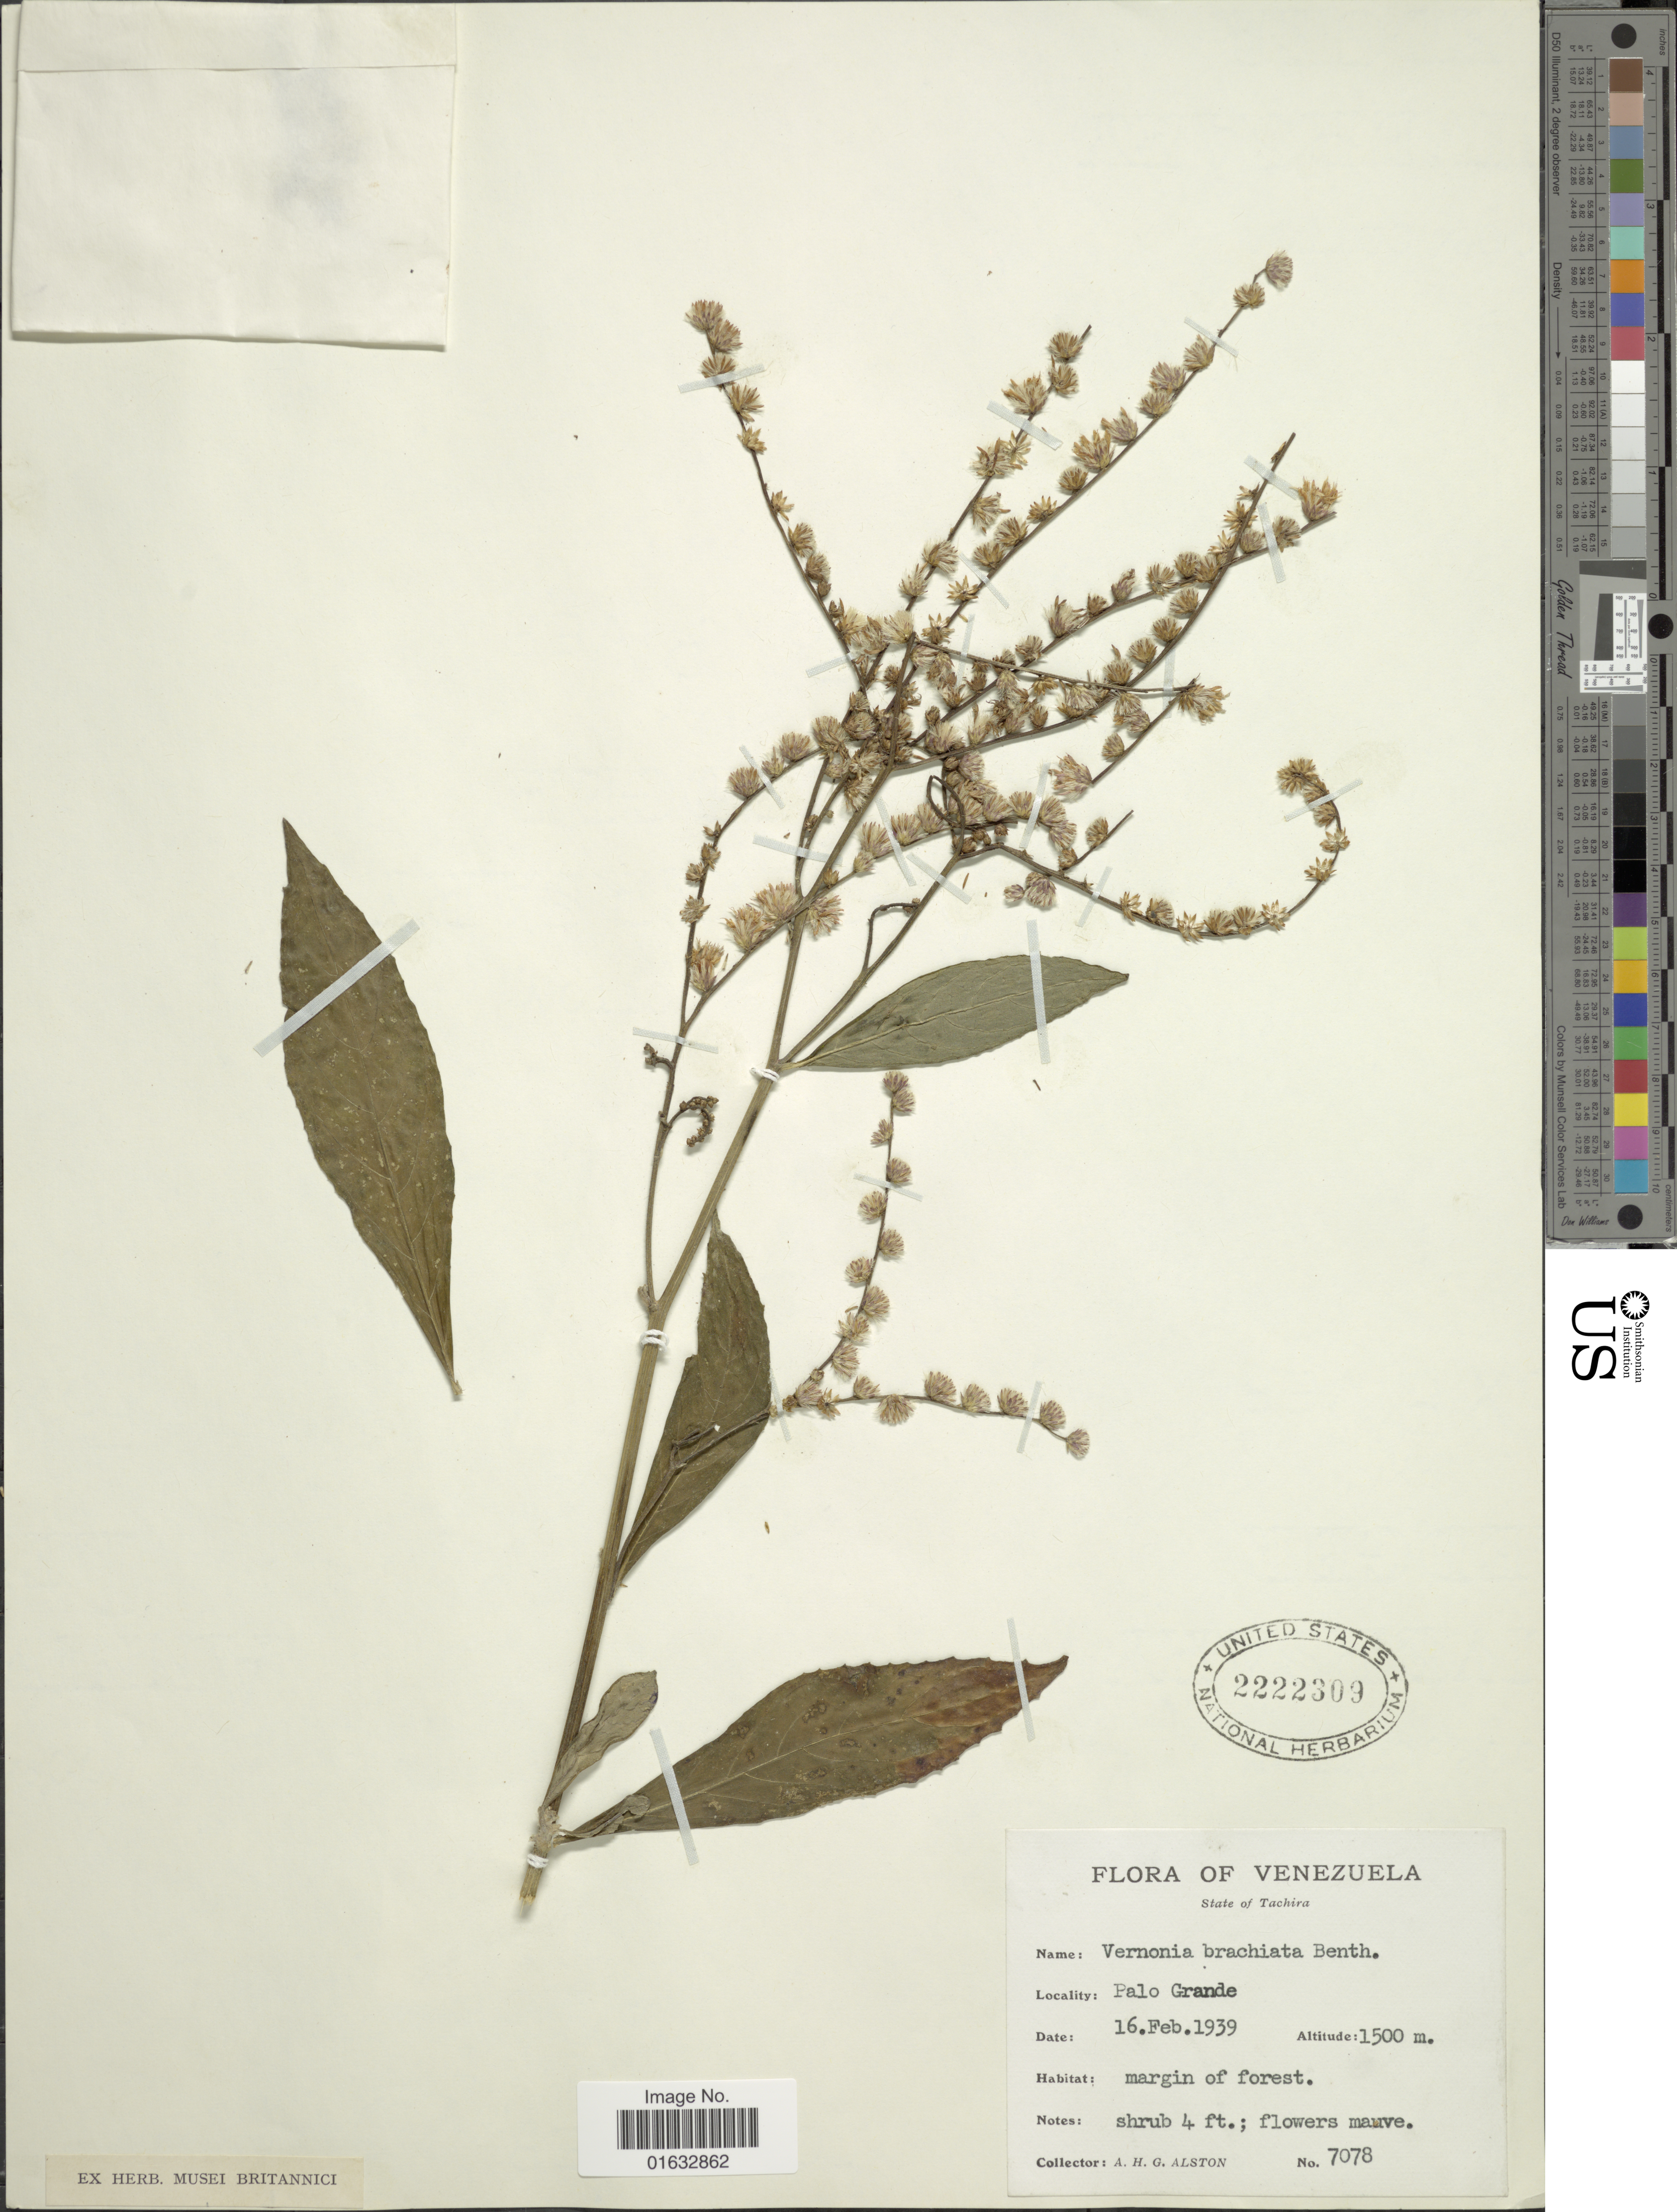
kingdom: Plantae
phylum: Tracheophyta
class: Magnoliopsida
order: Asterales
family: Asteraceae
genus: Eirmocephala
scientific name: Eirmocephala brachiata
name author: (Benth.) H. Rob.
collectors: A. H. Alston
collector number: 7078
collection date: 1939-02-16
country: Venezuela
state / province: Tachira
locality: State of Tachira. Palo Grande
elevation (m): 1500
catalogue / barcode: US 2222309